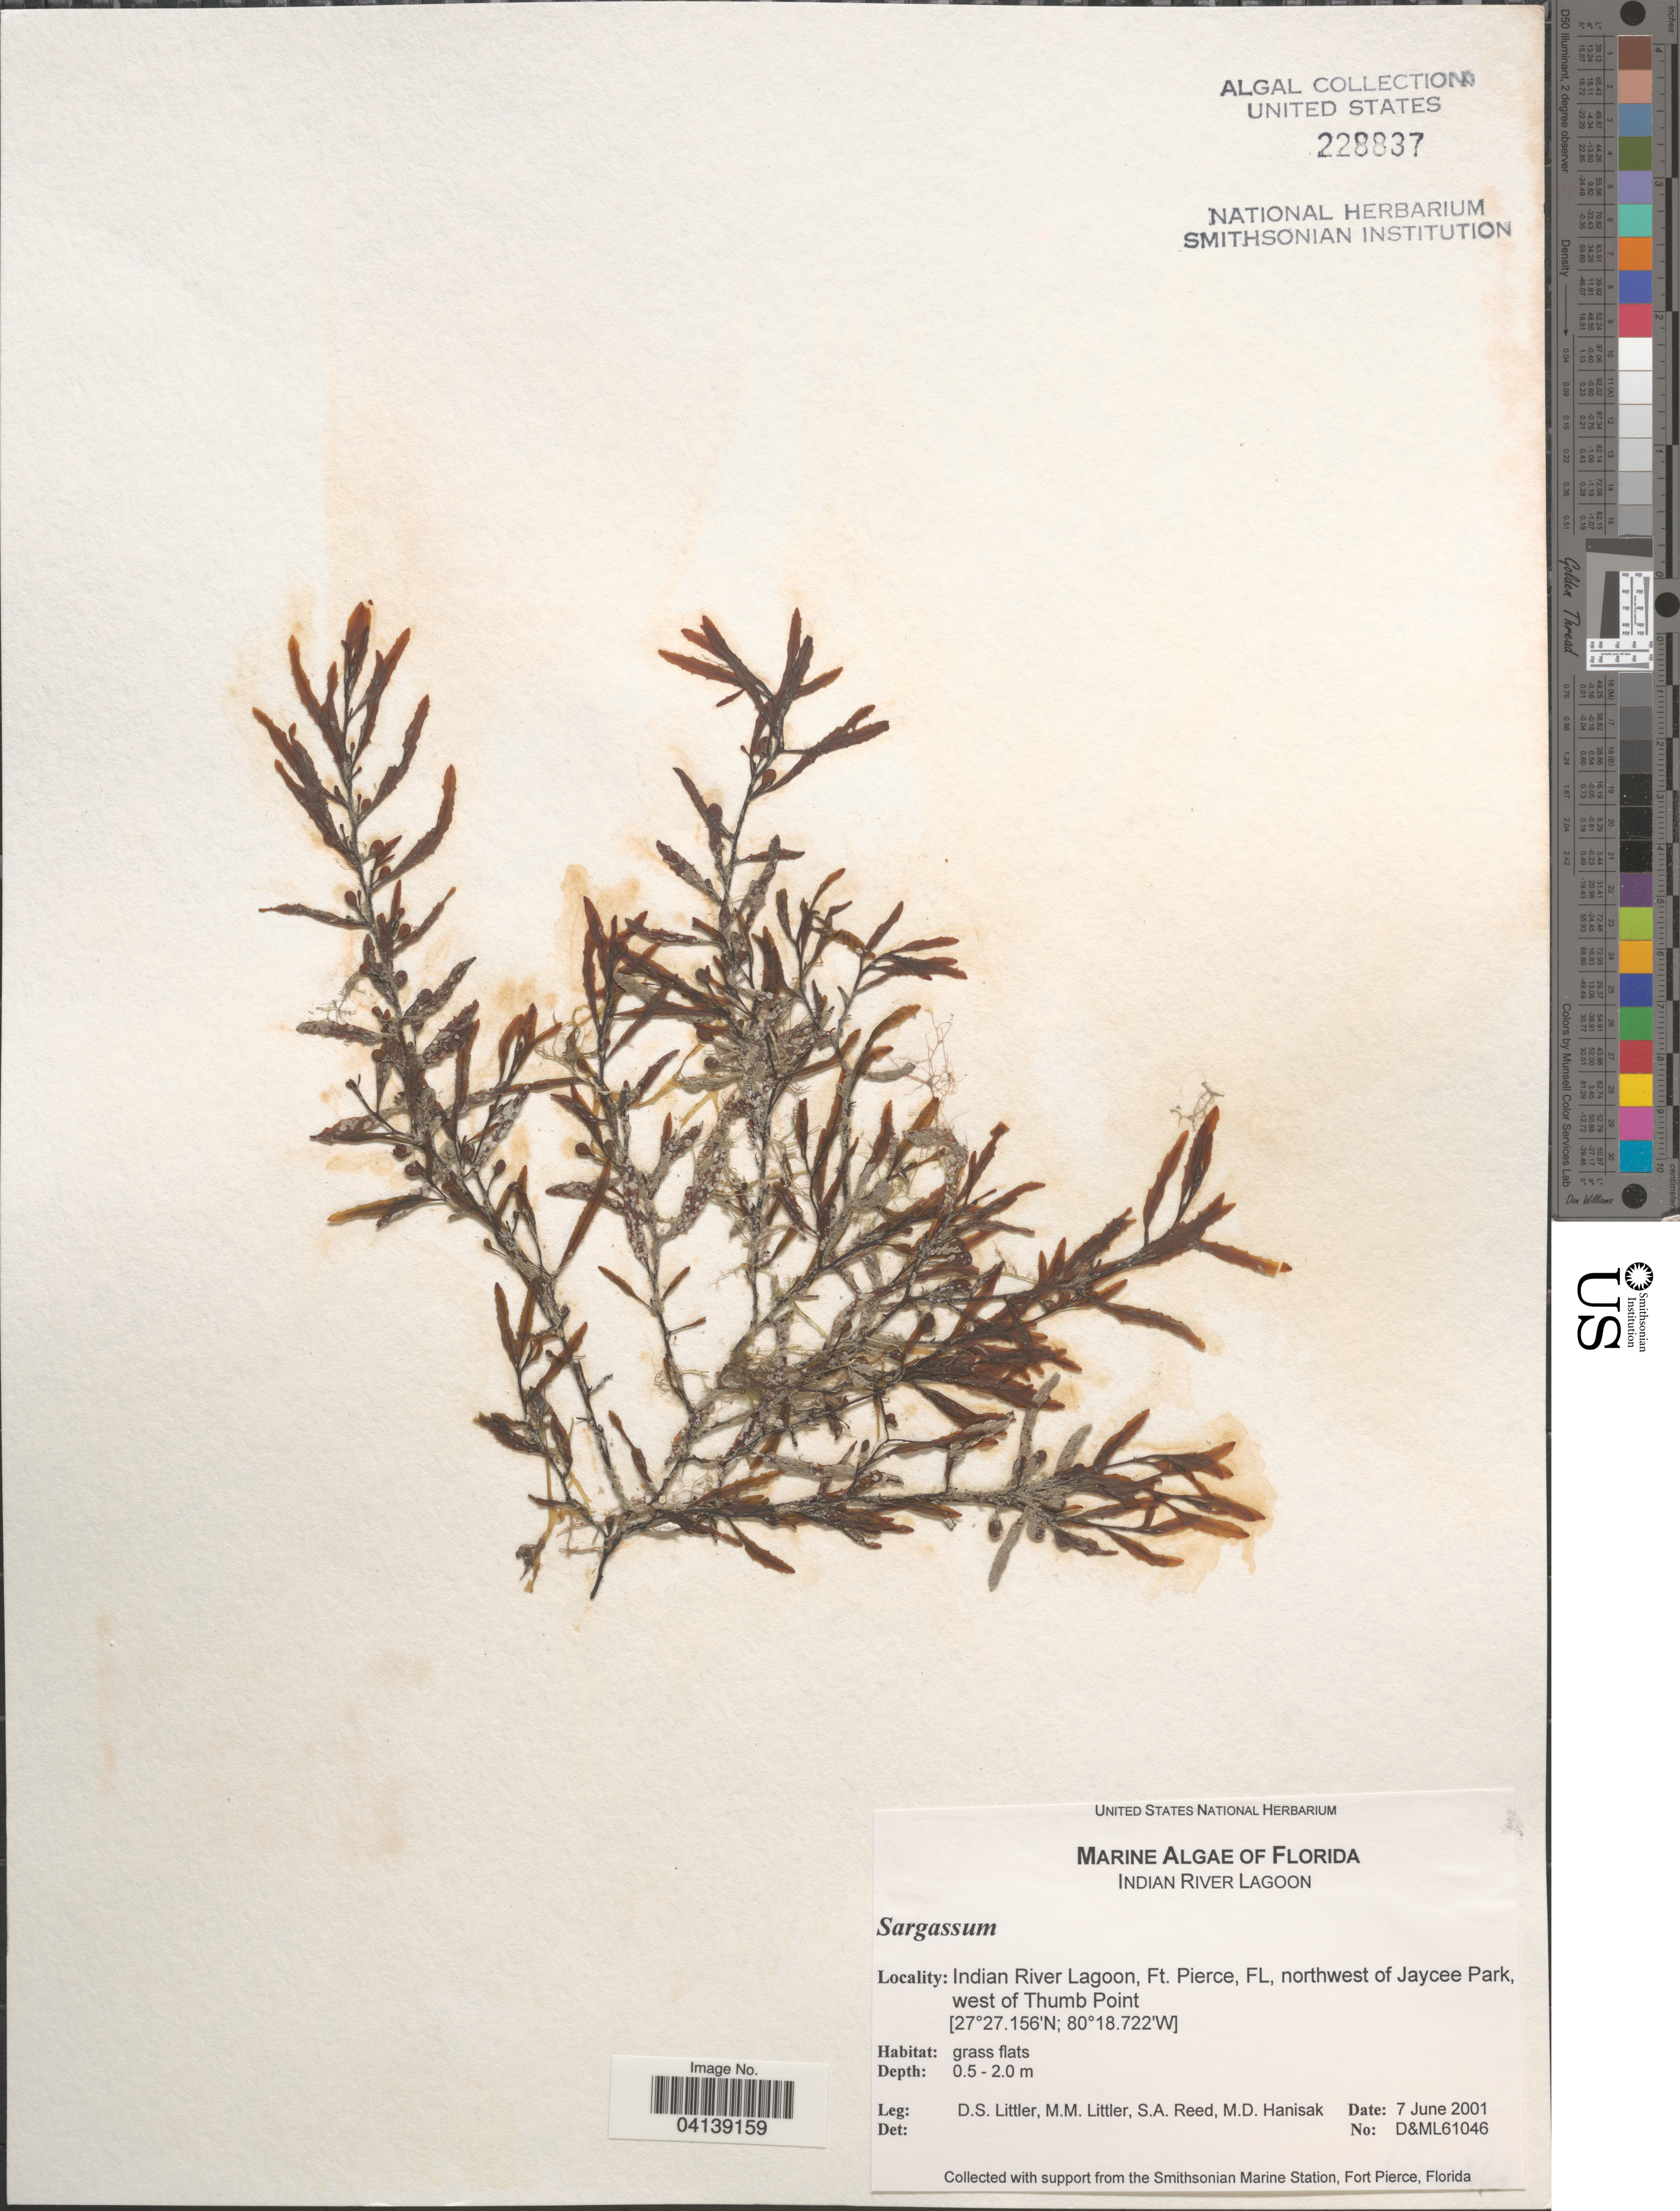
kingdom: Chromista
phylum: Ochrophyta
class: Phaeophyceae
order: Fucales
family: Sargassaceae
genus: Sargassum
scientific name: Sargassum sp.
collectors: D. S. Littler, S. Reed & M. Hanisak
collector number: D&ML61046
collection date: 2001-06-07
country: United States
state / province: Florida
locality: Indian River Lagoon, Ft. Pierce, northwest of Jaycee Park, west of Thumb Point.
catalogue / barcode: US 228837